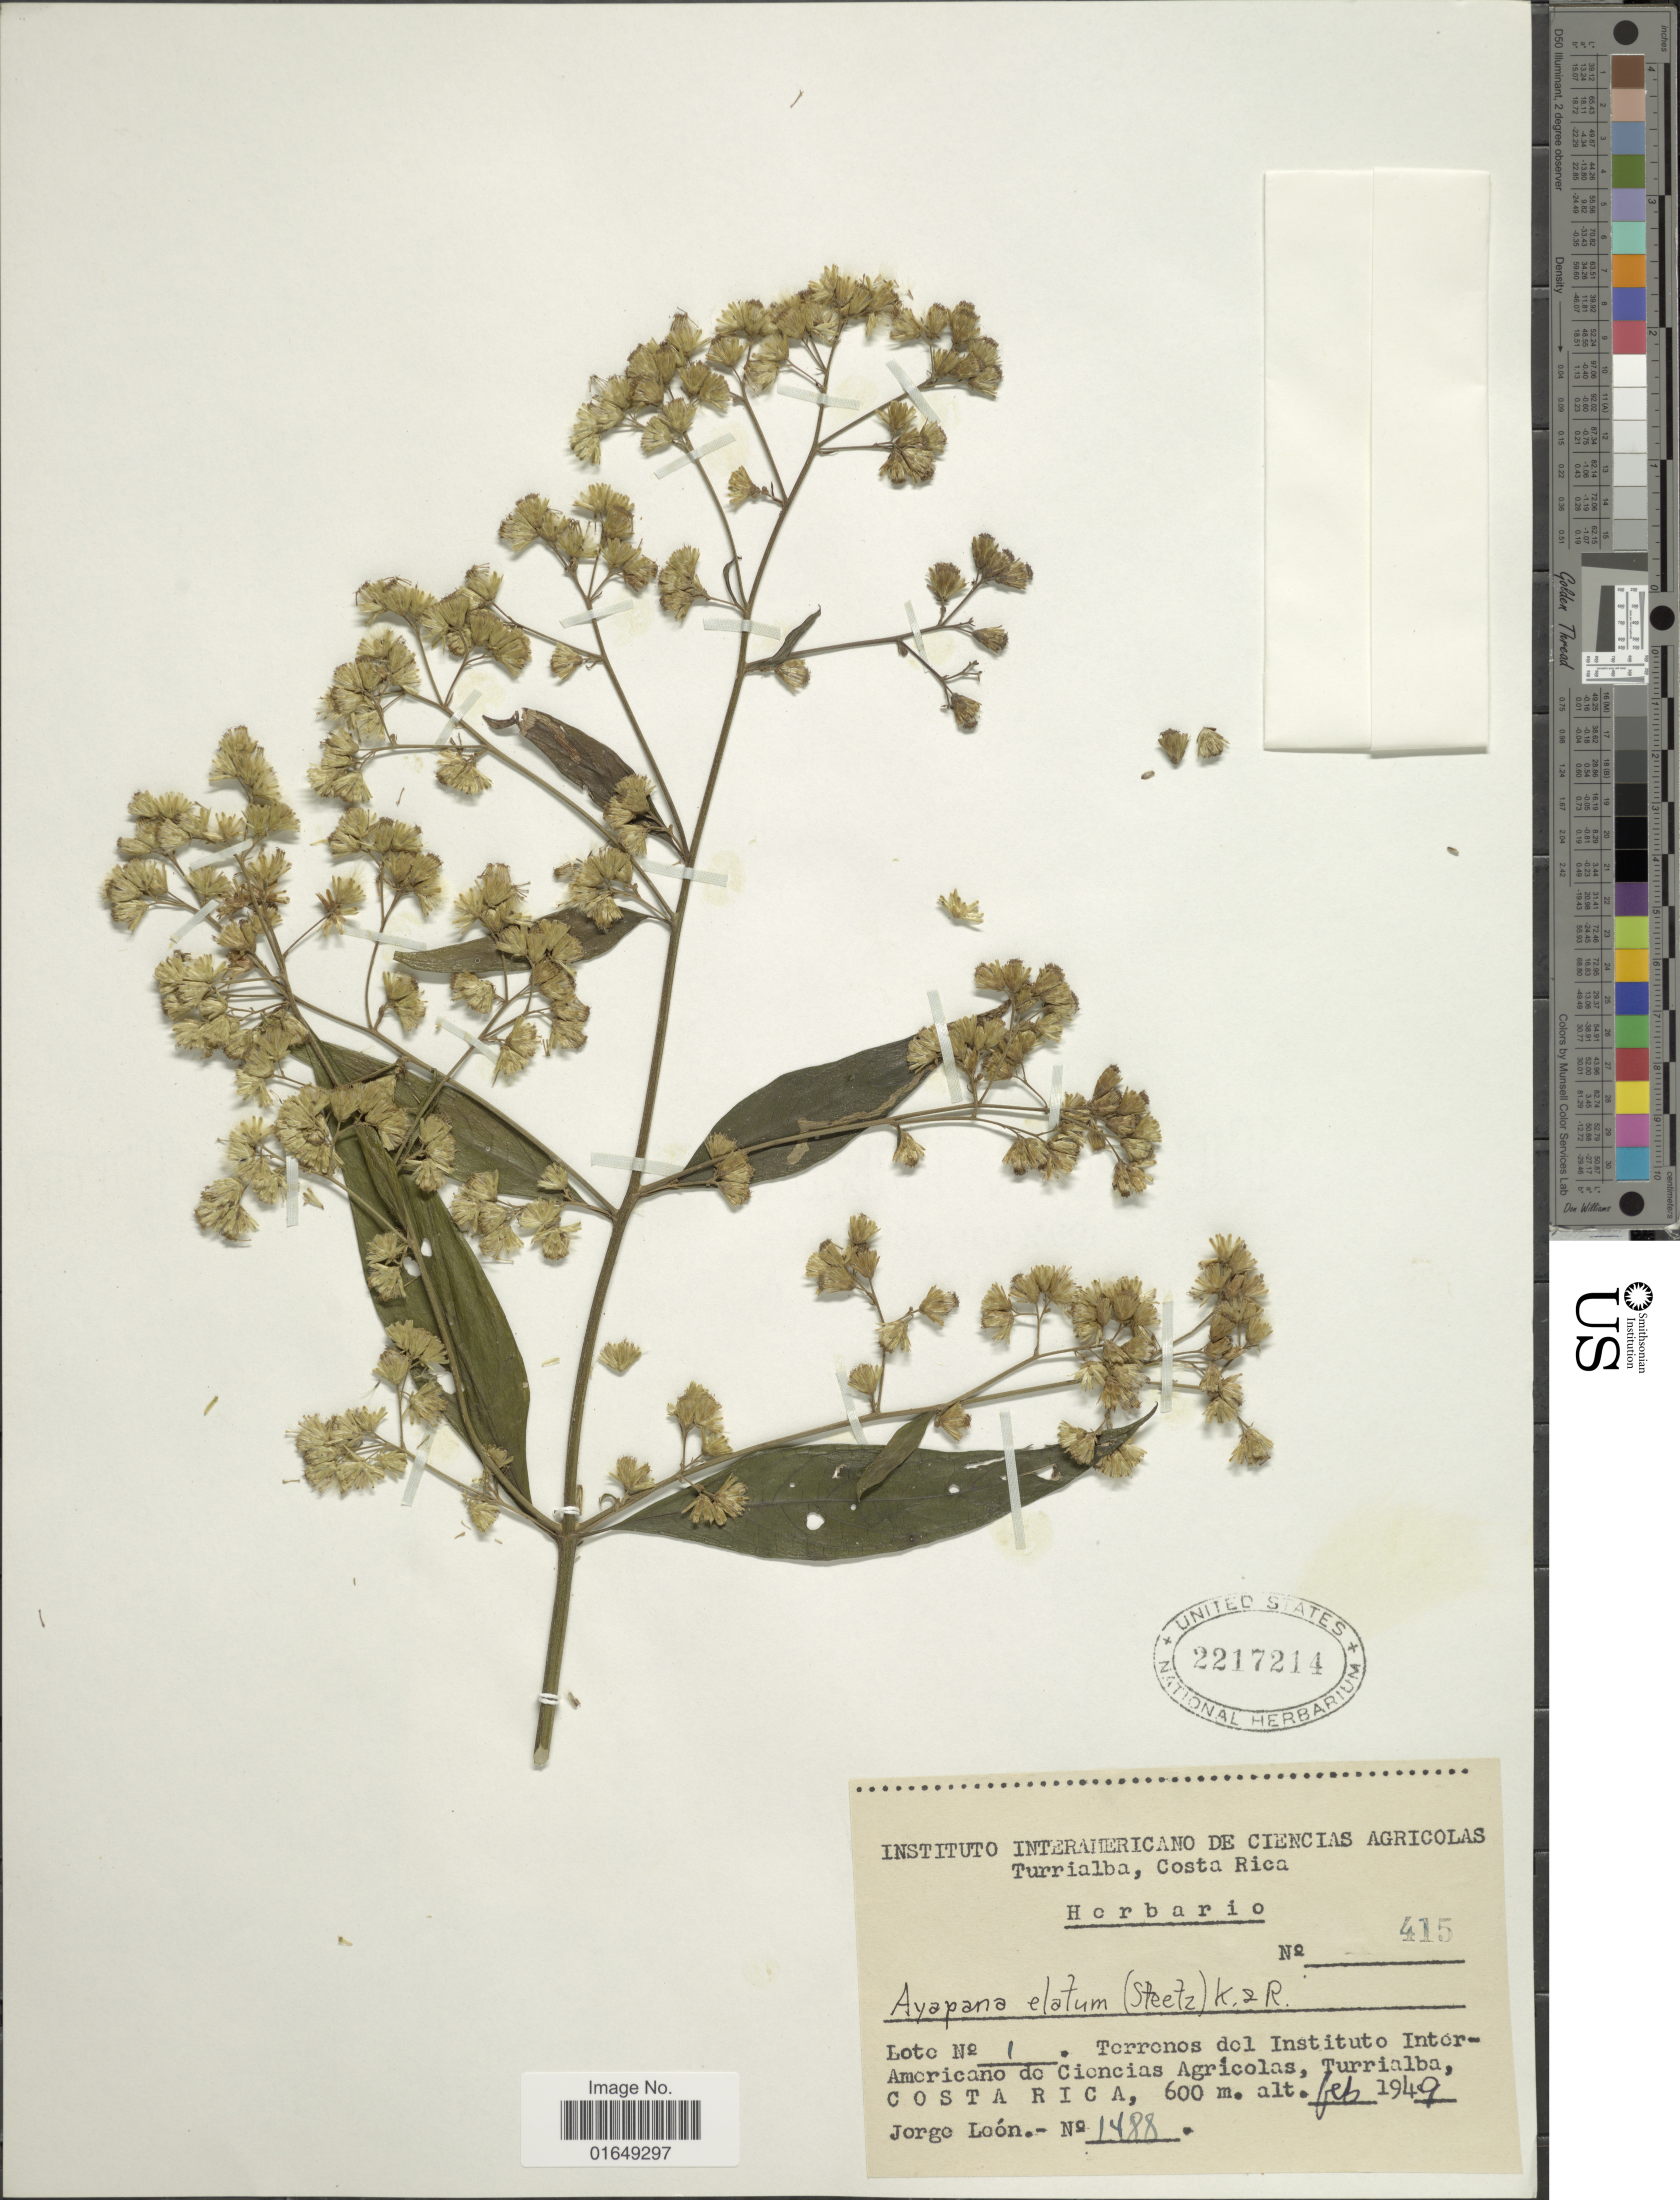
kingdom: Plantae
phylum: Tracheophyta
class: Magnoliopsida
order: Asterales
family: Asteraceae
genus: Ayapana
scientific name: Ayapana elata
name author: (Steetz) R.M. King & H. Rob.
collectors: J. León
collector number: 1488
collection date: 1949-02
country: Costa Rica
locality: Lote No 1, Terrenos del Instituto InterAmericano de Ciencias Agricolas, Turrialba.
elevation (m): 600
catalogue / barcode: US 2217214